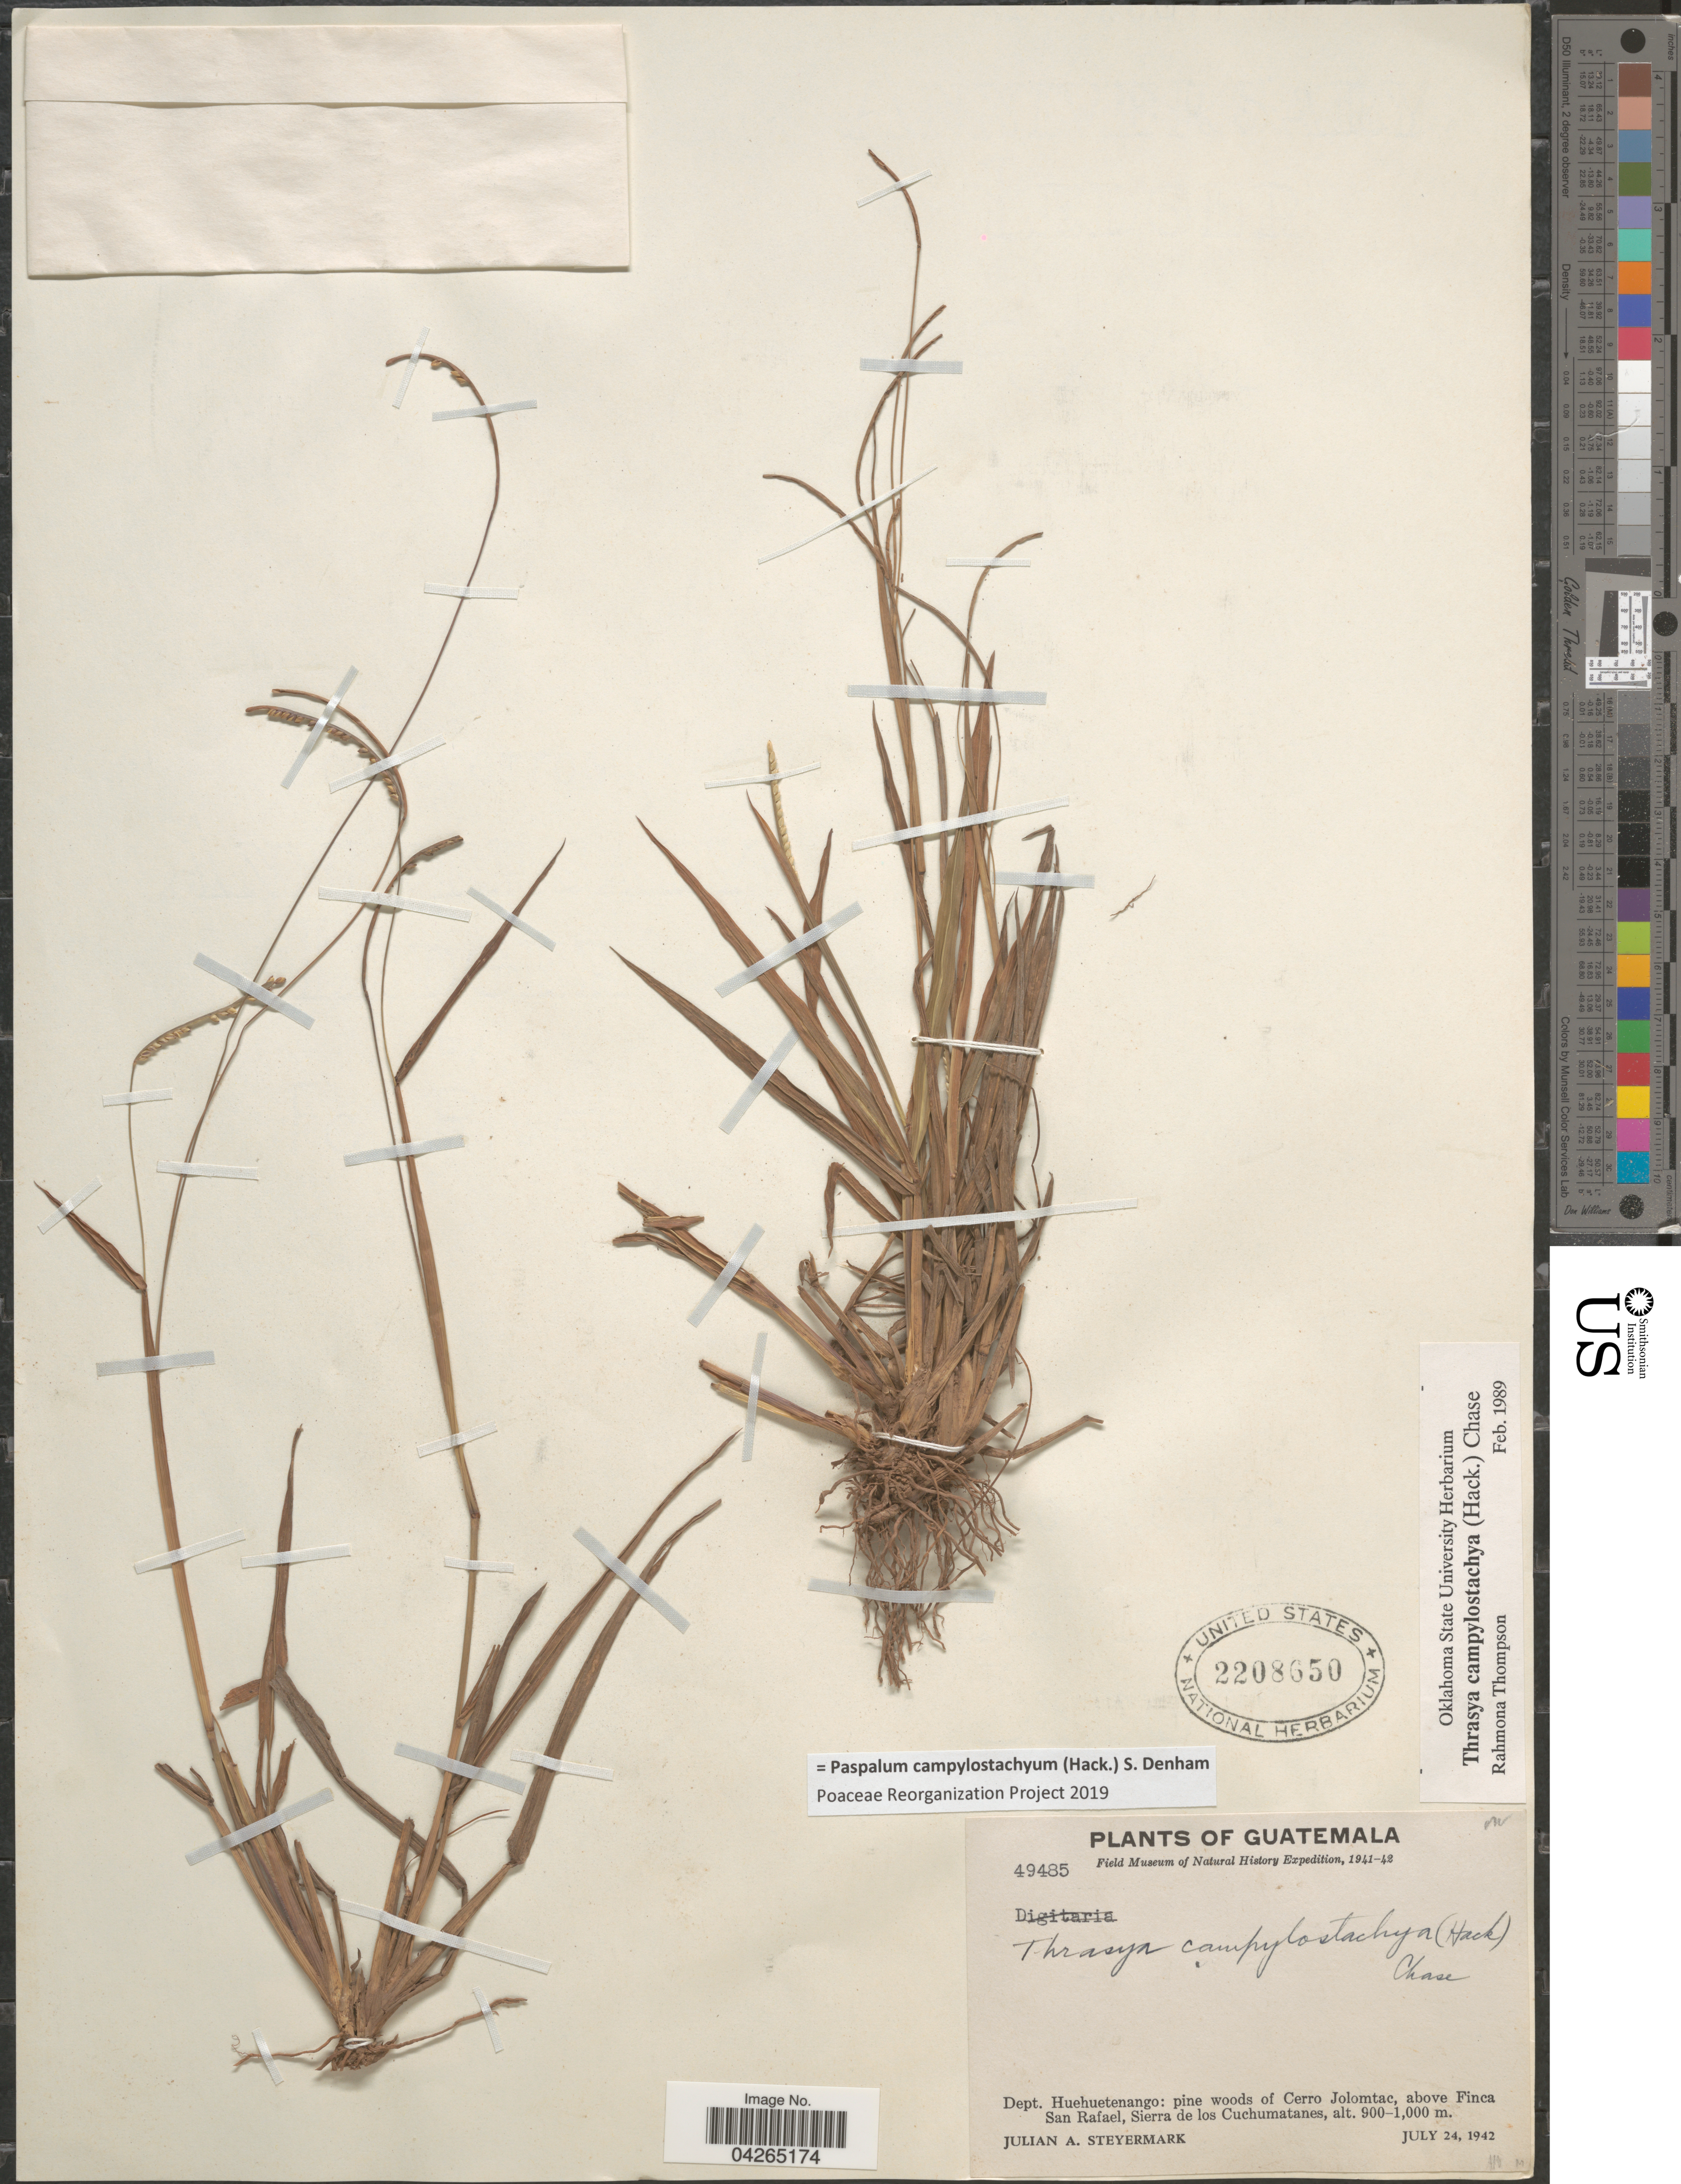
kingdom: Plantae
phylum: Tracheophyta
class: Liliopsida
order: Poales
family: Poaceae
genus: Paspalum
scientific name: Paspalum campylostachyum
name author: (Hack.) S. Denham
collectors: J. Steyermark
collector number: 49485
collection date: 1942-07-24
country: Guatemala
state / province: Huehuetenango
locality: Field Museum of Natural History Expedition, 1941-42. Dept. Huehuetenango: pine woods of Cerro Jolomtac, above Finca San Rafael, Sierra de los Cuchumatanes.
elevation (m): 900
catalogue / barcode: US 2208650